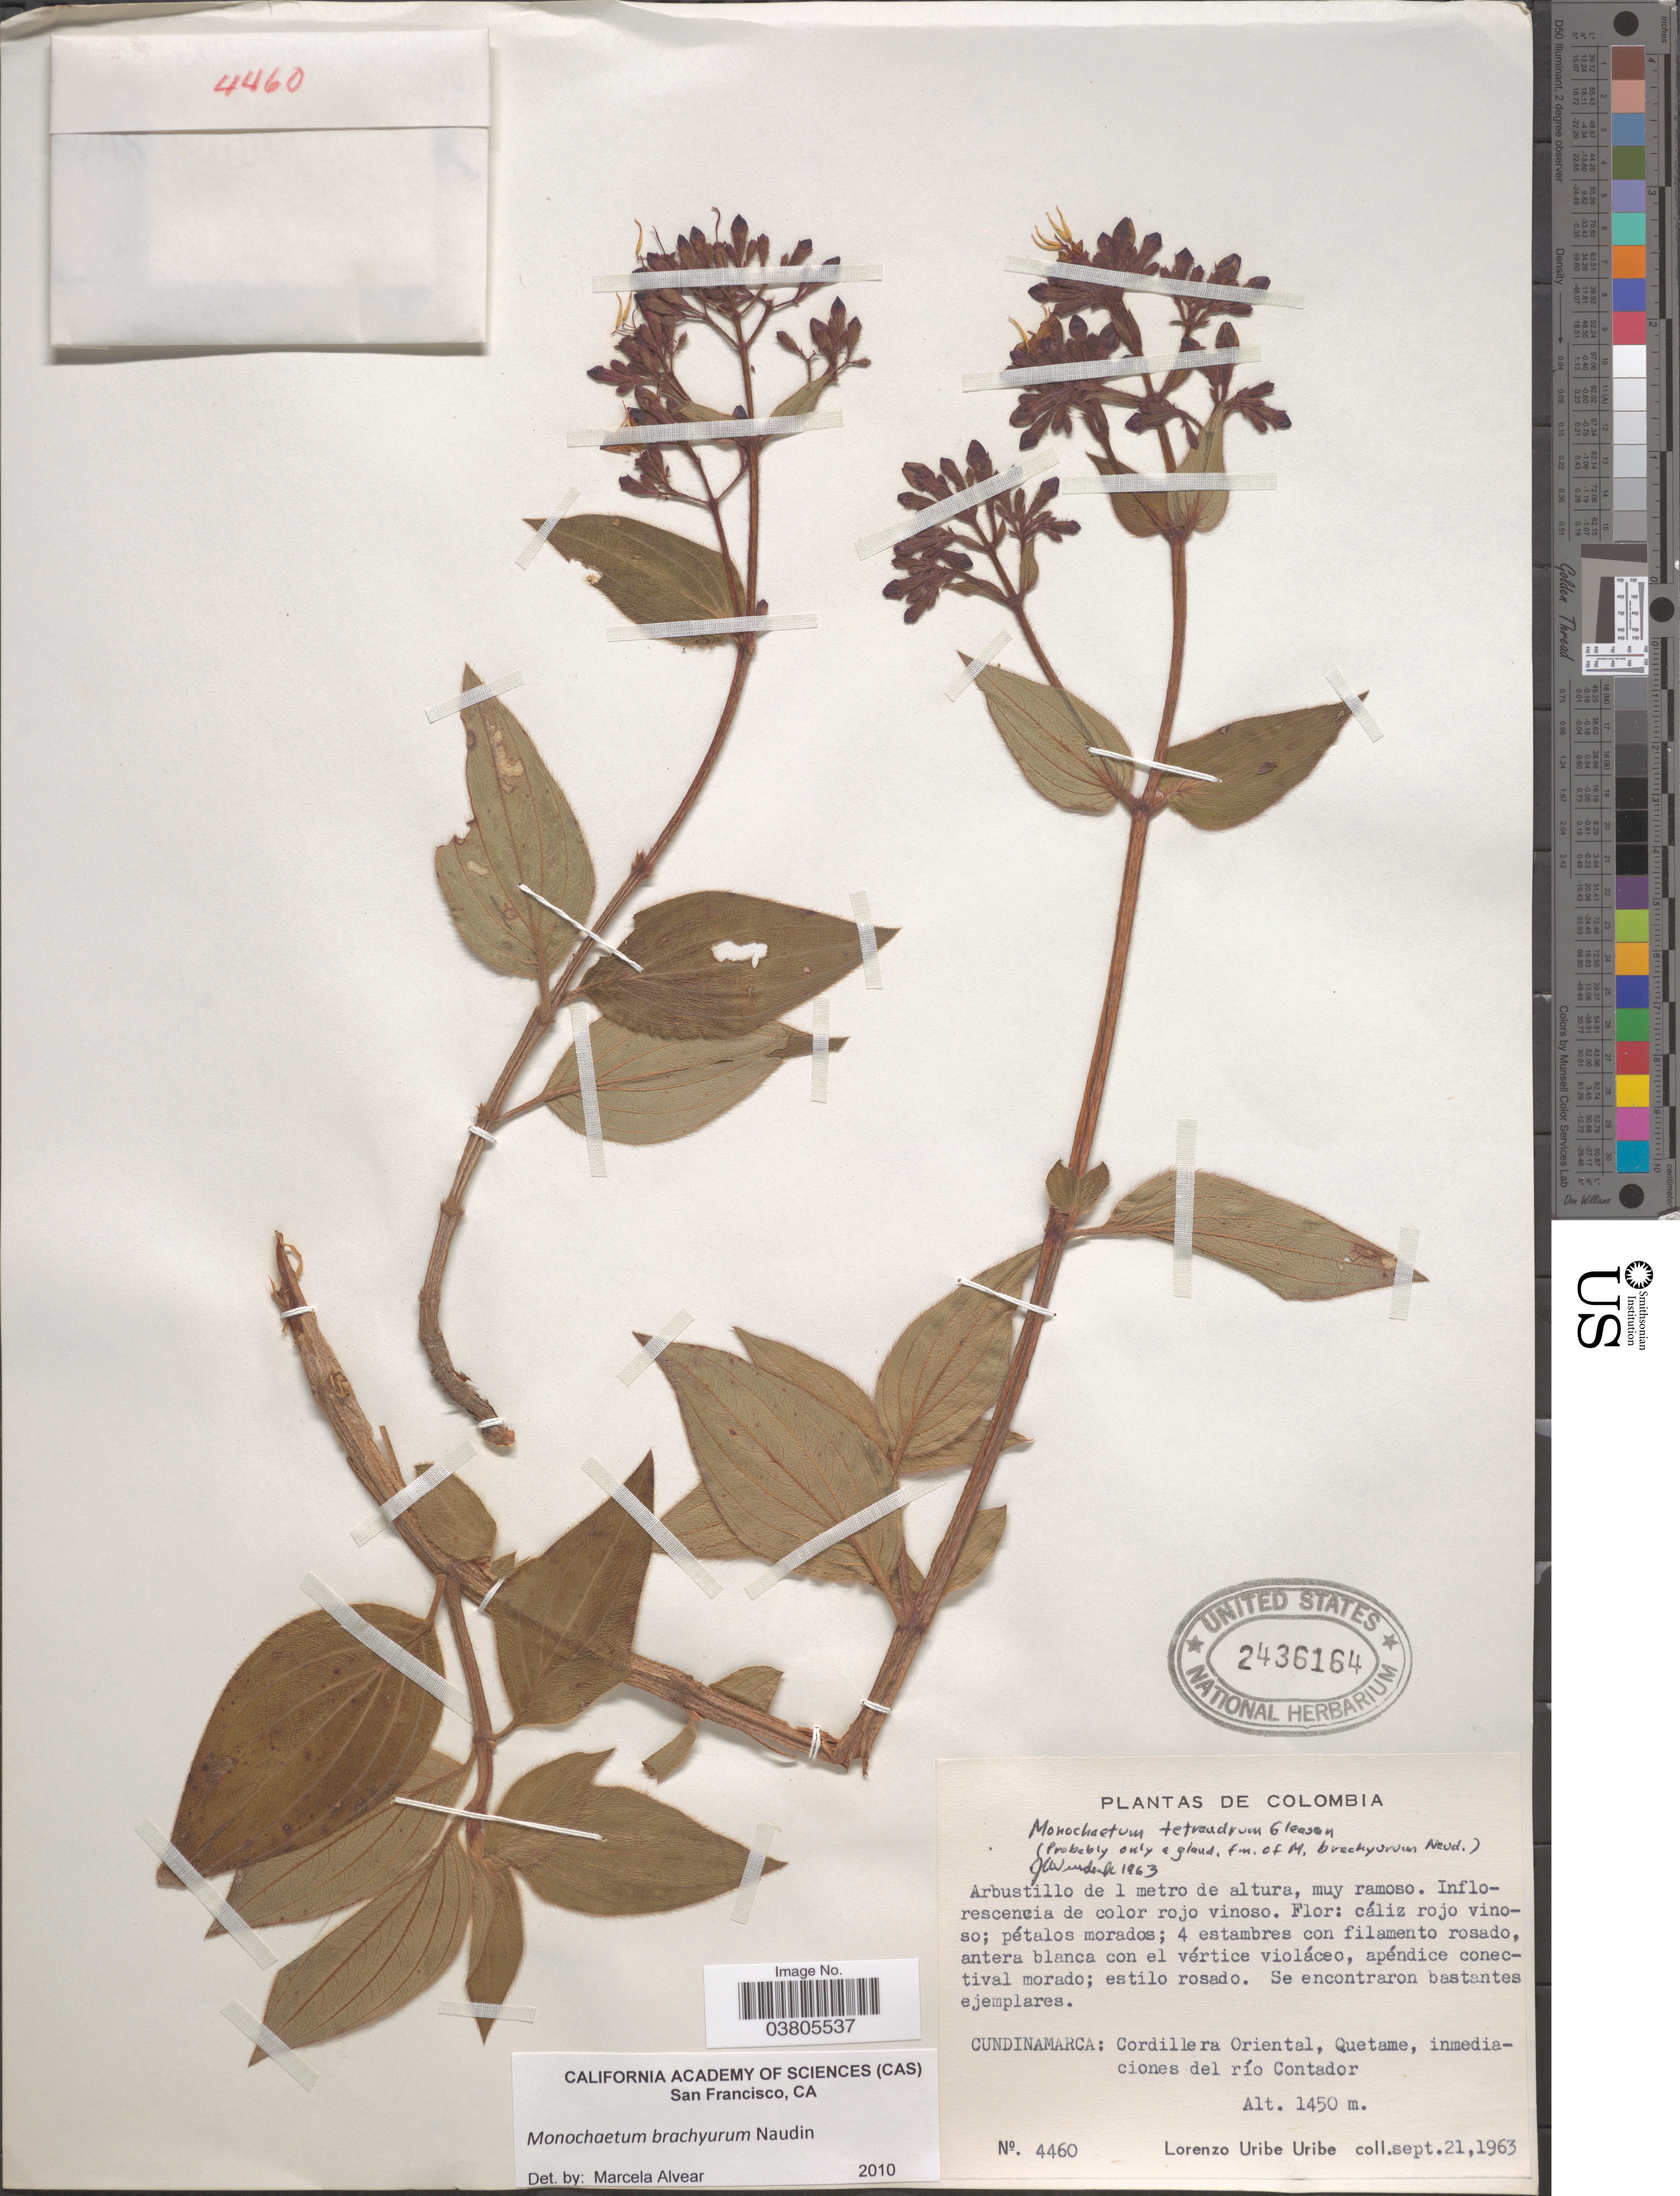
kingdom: Plantae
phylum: Tracheophyta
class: Magnoliopsida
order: Myrtales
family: Melastomataceae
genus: Monochaetum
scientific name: Monochaetum brachyurum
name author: Naudin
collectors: L. Uribe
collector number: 4460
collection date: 1963-09-21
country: Colombia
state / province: Cundinamarca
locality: Cordillera Oriental, Quetame, inmediaciones del río Contador.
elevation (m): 1450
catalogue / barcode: US 2436164